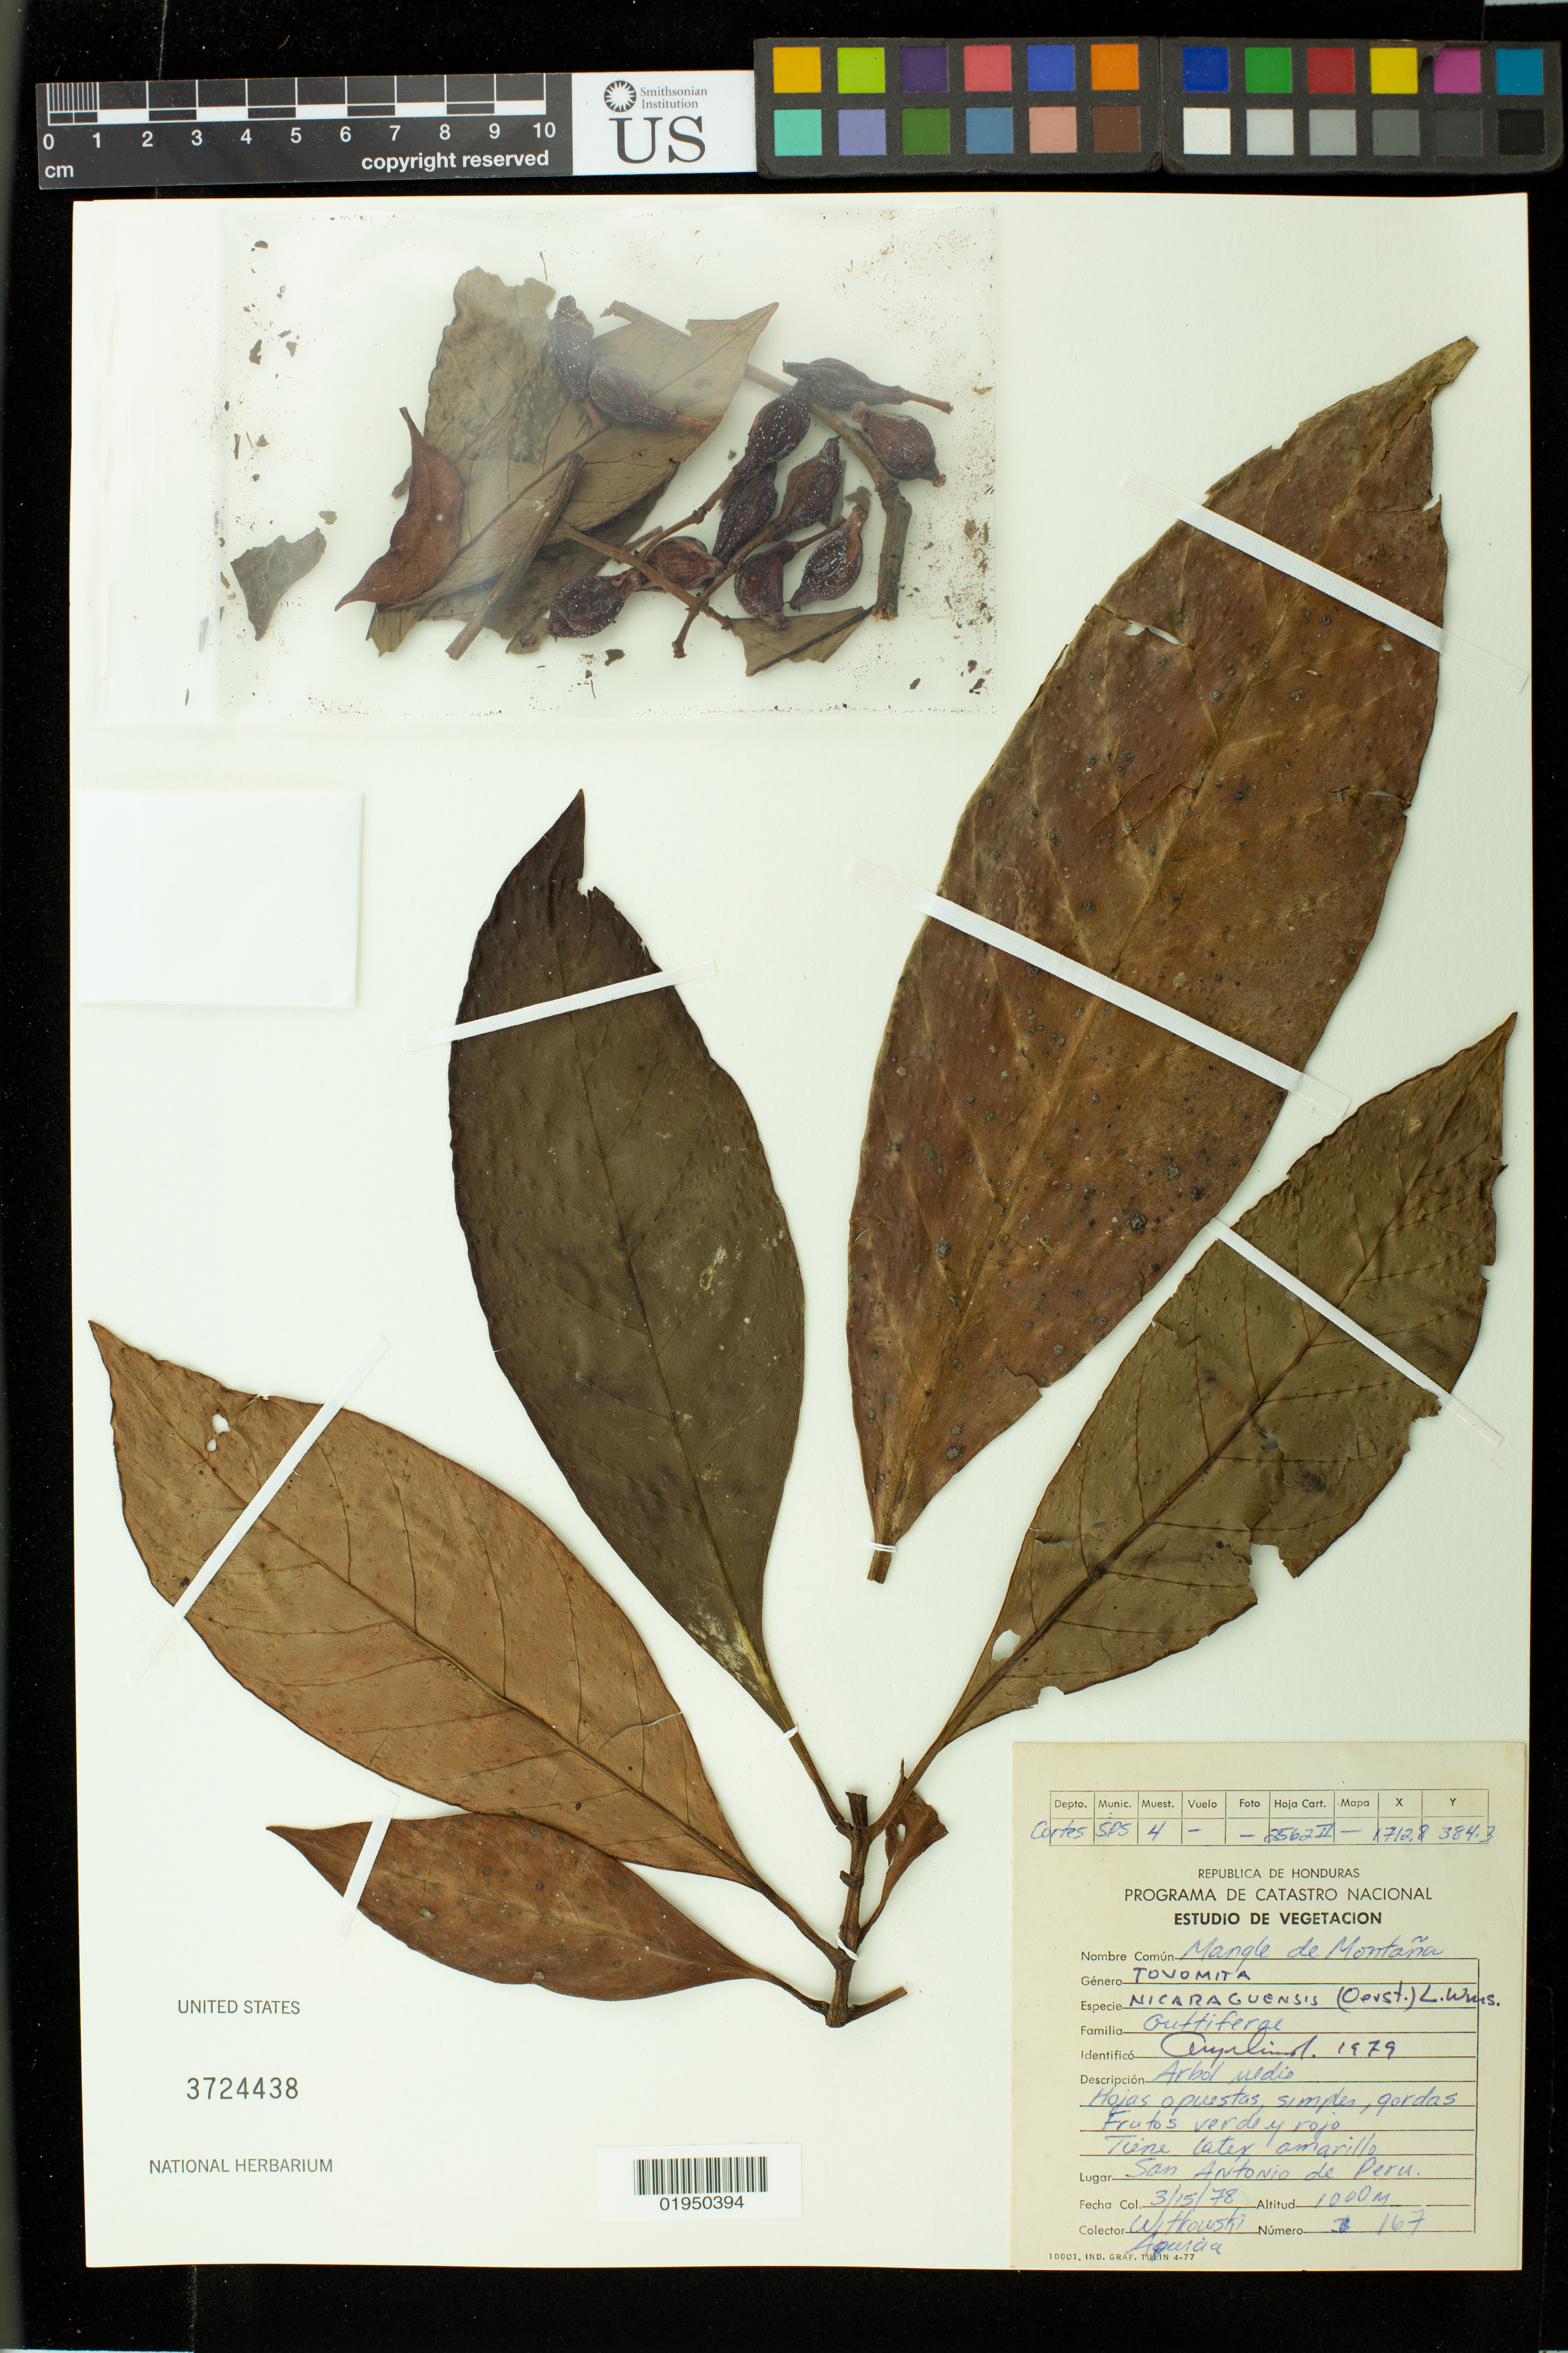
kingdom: Plantae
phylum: Tracheophyta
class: Magnoliopsida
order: Malpighiales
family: Clusiaceae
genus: Chrysochlamys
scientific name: Chrysochlamys nicaraguensis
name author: (Oerst. et al.) Hemsl.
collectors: -- Witkowski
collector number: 167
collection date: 1978-03-15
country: Peru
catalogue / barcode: US 3724438